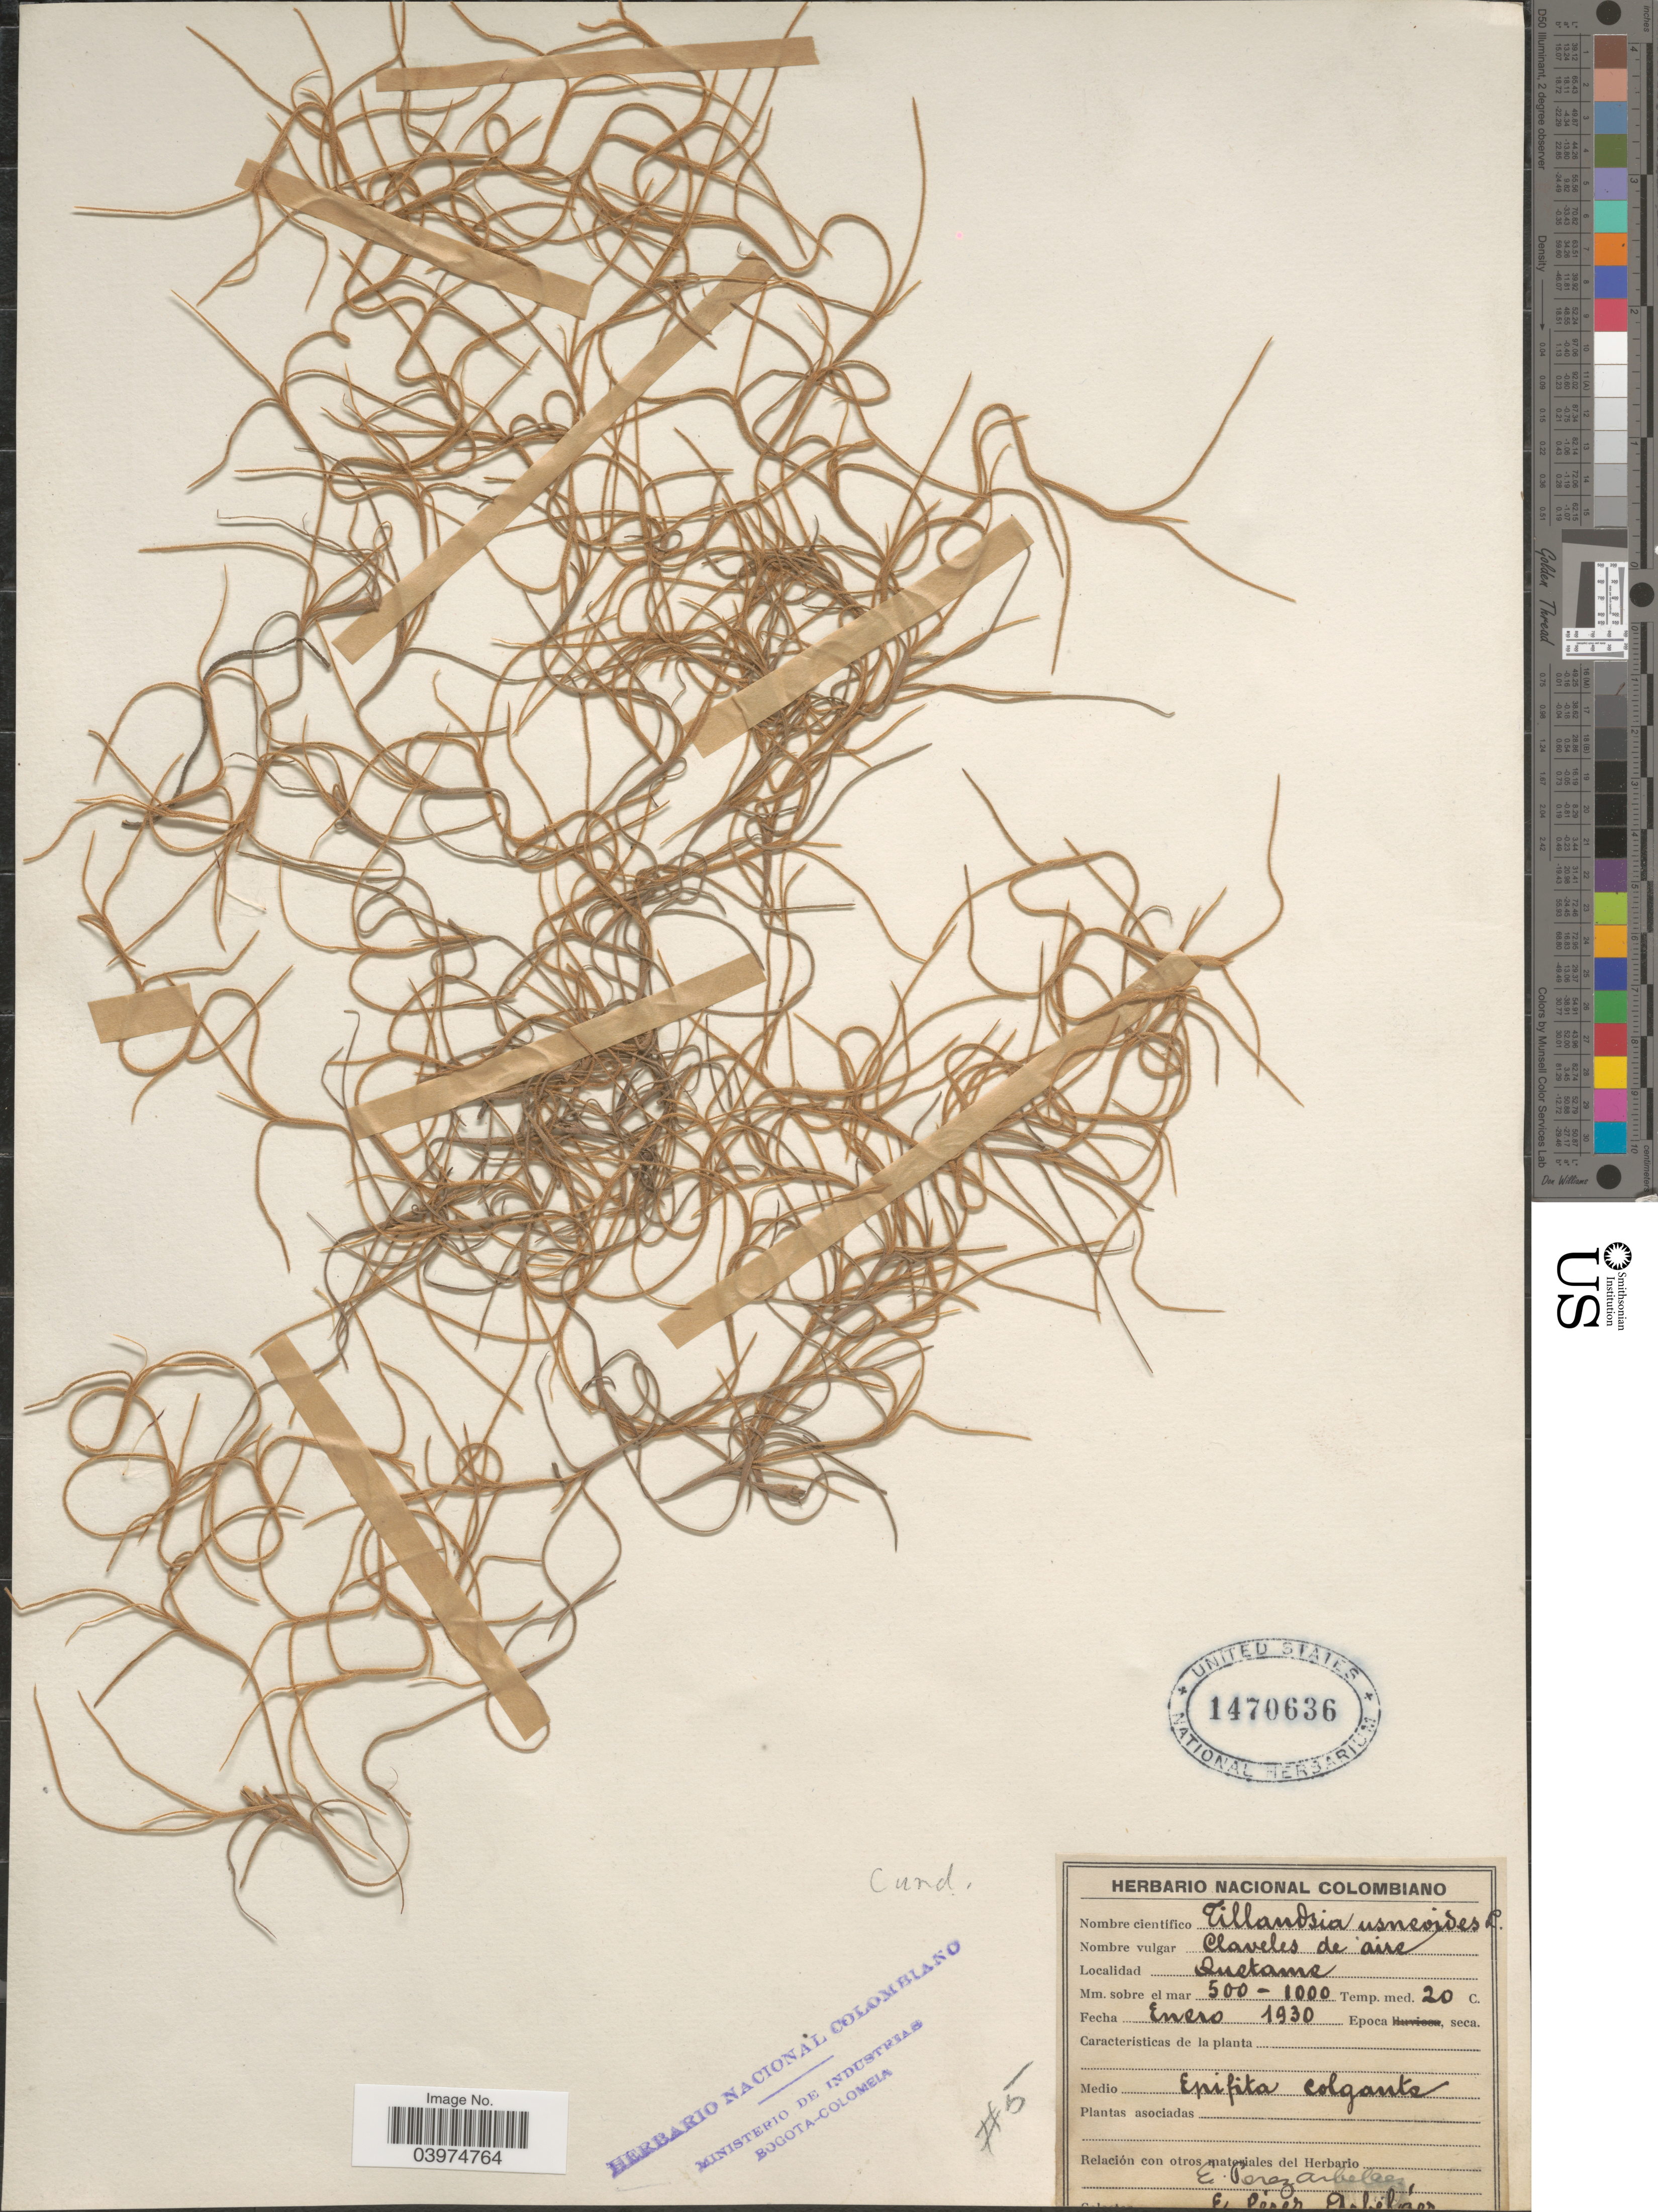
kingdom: Plantae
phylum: Tracheophyta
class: Liliopsida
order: Poales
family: Bromeliaceae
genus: Tillandsia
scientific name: Tillandsia usneoides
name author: (L.) L.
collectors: E. Pérez Arbeláez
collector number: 5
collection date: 1930-01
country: Colombia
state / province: Cundinamarca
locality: Quetame.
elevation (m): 500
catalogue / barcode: US 1470636